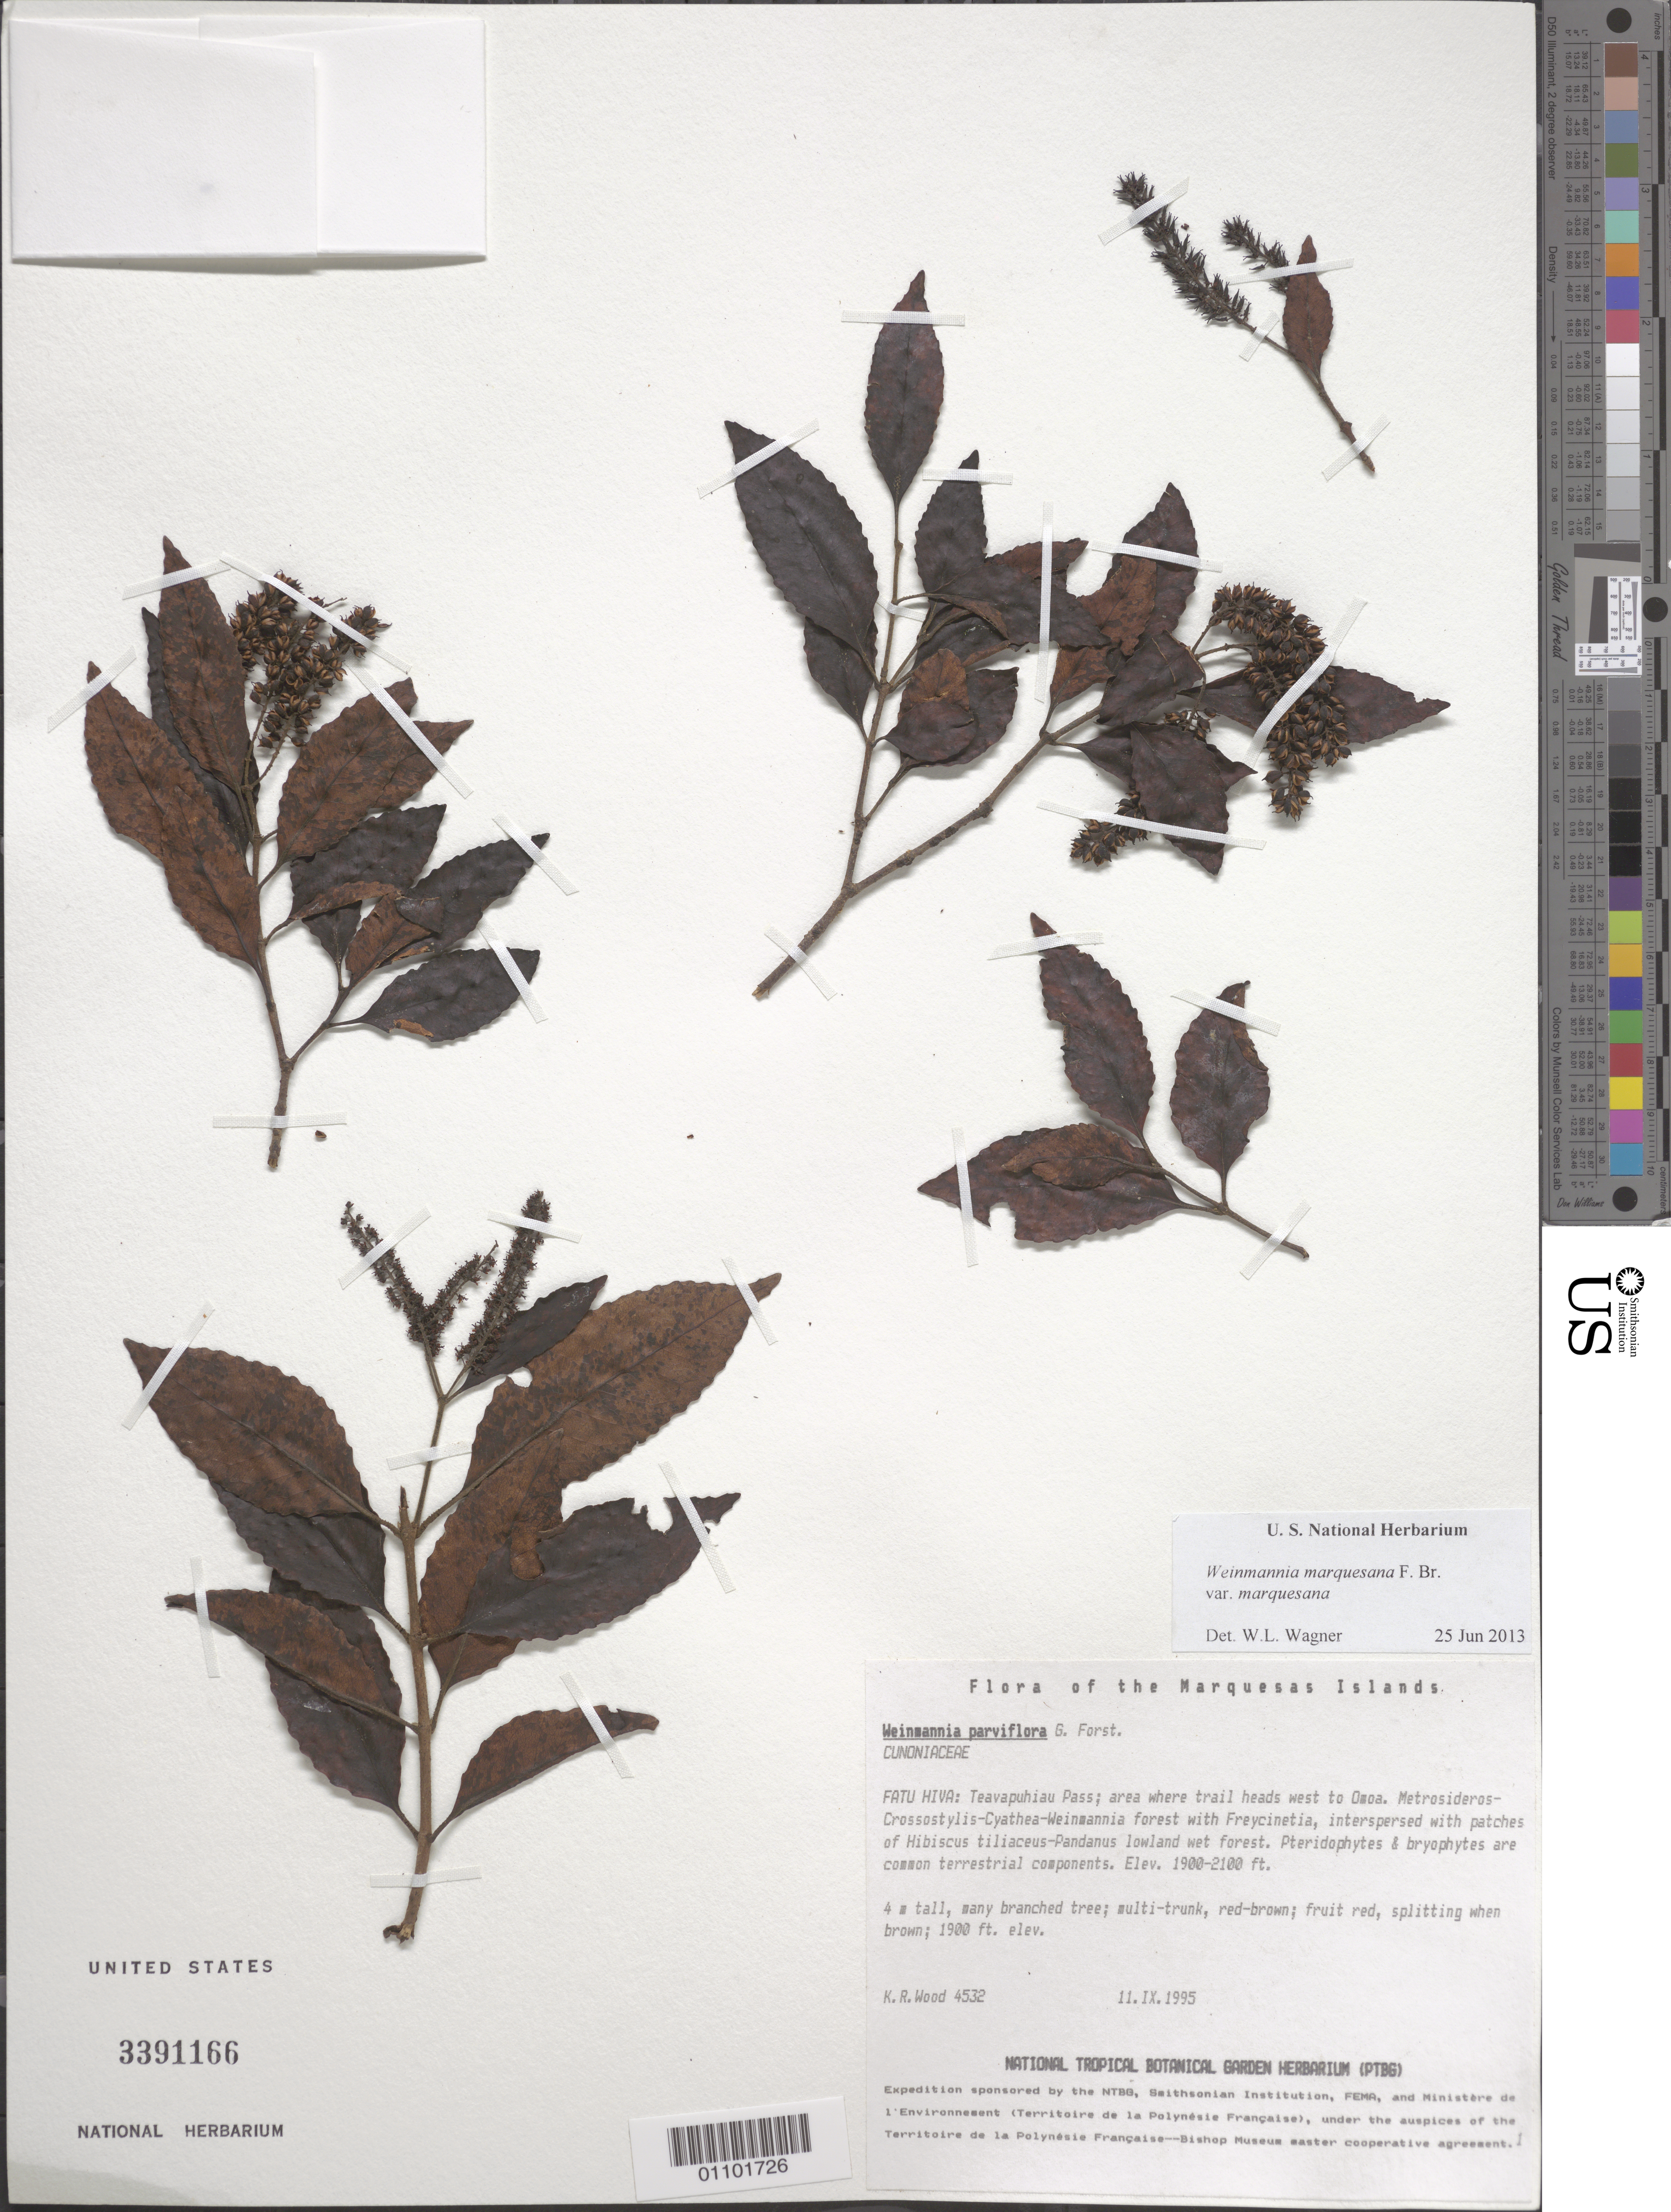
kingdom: Plantae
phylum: Tracheophyta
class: Magnoliopsida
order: Oxalidales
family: Cunoniaceae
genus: Pterophylla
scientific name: Pterophylla marquesana var. marquesana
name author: (F. Br.) Pillon & H.C. Hopkins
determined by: Wagner, W. L., (BOT), Smithsonian Institution - National Museum of Natural History (UNITED STATES)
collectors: K. R. Wood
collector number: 4532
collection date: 1995-09-11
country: French Polynesia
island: Fatu Hiva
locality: Teavapuhiau Pass, area where trail heads W to 'Omo'a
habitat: Metrosideros-Crossostylis-Cyathea-Weinmannia w/ Freycinetia, interspersed w/ Hibiscus tiliaceus-Pandanus lowland wet forest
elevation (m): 579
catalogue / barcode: US 3391166